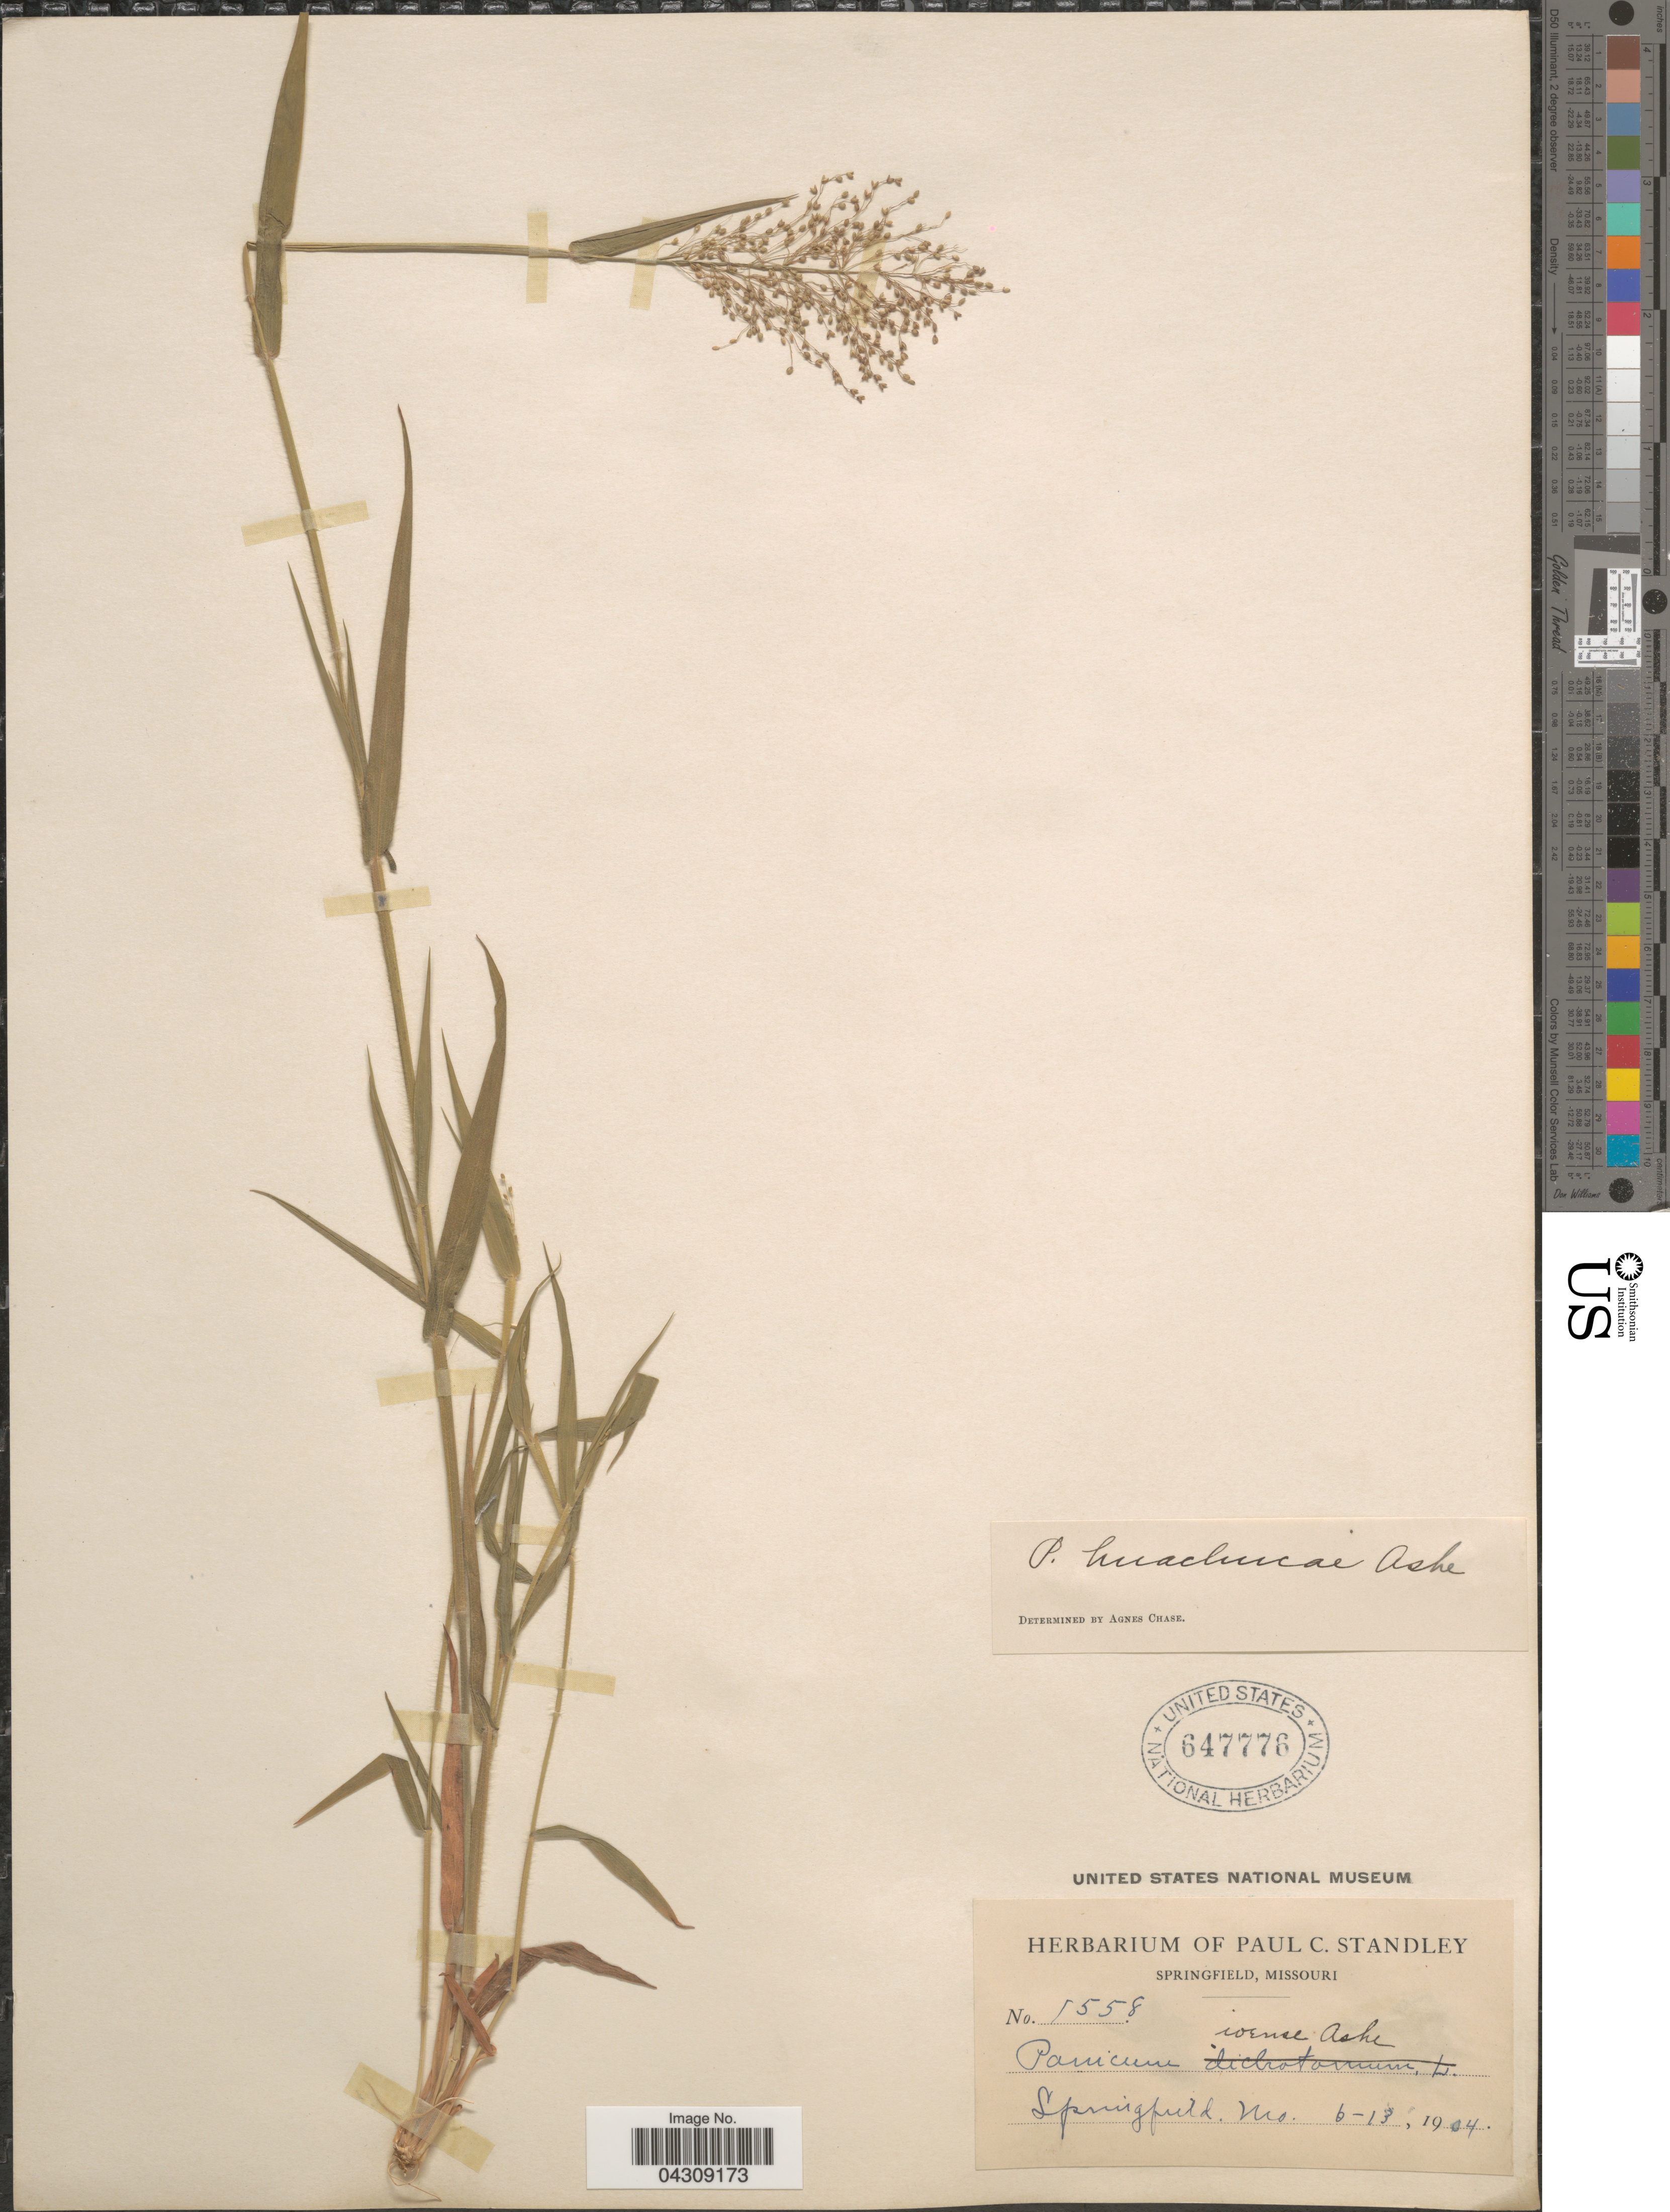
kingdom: Plantae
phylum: Tracheophyta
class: Liliopsida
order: Poales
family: Poaceae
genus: Dichanthelium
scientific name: Dichanthelium acuminatum var. acuminatum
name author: (Sw.) Gould & C.A. Clark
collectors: ex herb. Paul C. Standley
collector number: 1558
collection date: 1904-06-13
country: United States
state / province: Missouri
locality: Springfield.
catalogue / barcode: US 647776